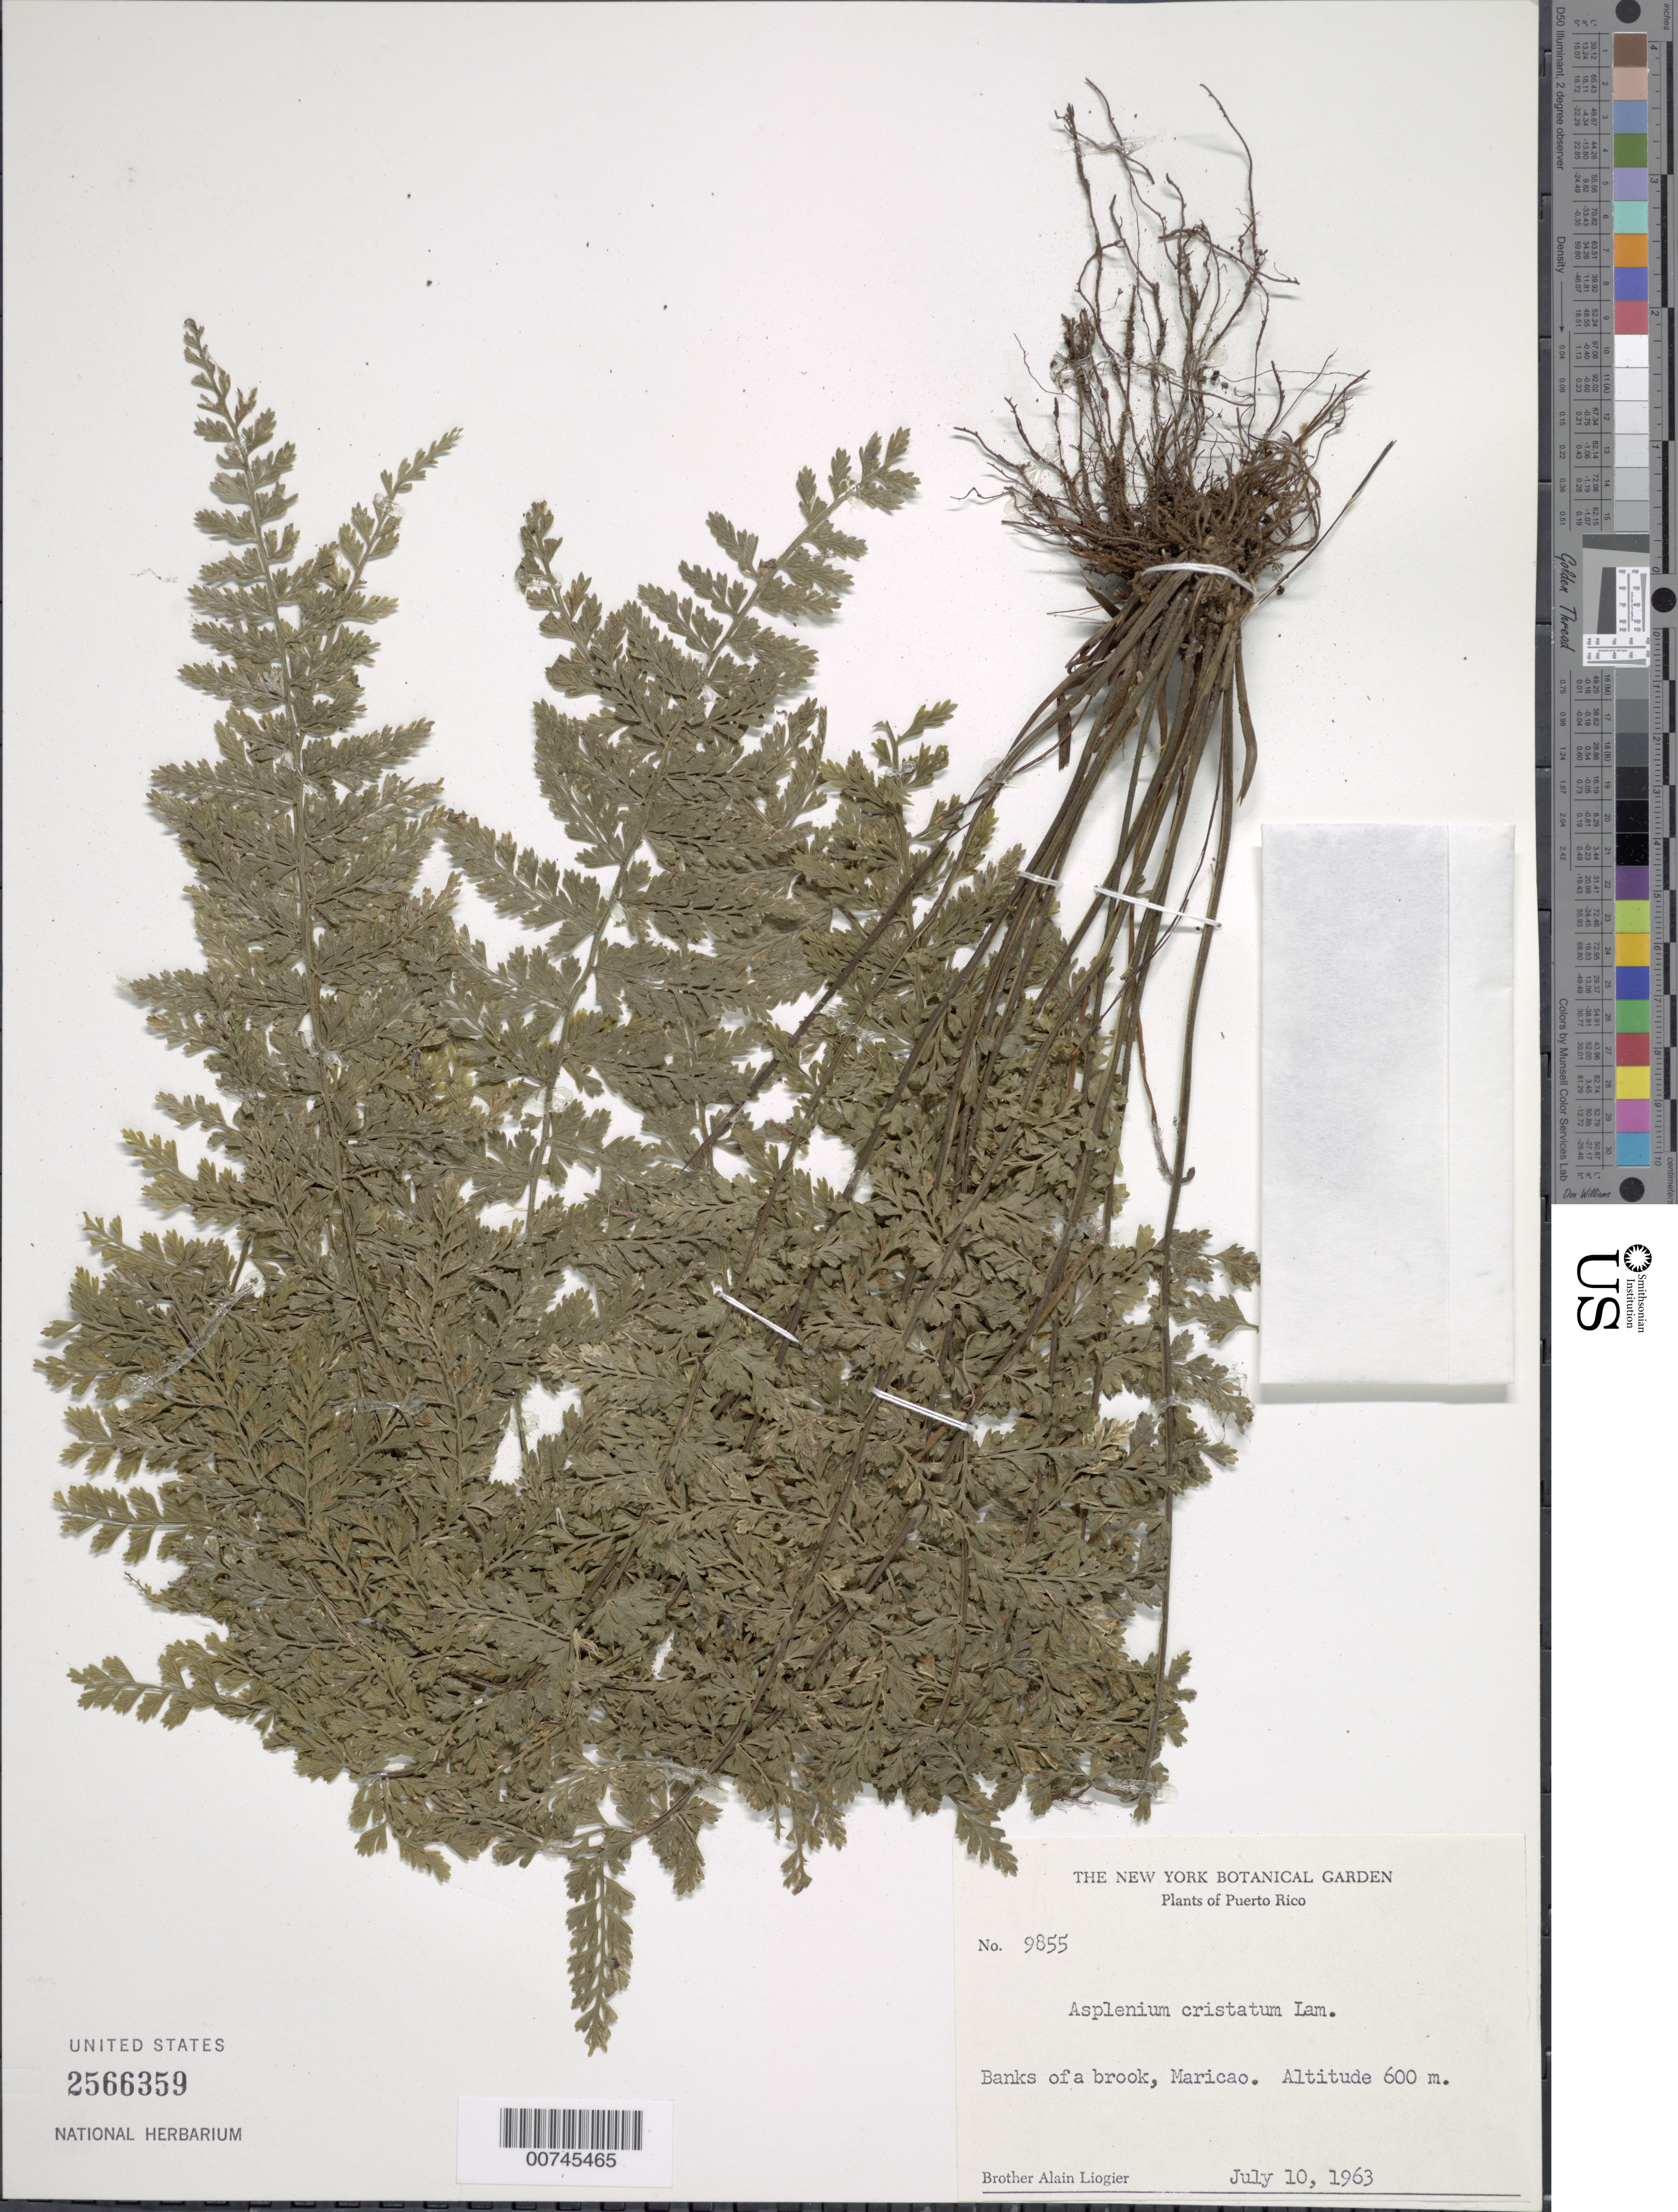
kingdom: Plantae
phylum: Tracheophyta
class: Polypodiopsida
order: Polypodiales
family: Aspleniaceae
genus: Asplenium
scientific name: Asplenium cristatum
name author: Lam.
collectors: A. H. Liogier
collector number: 9855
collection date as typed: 10 Jul 1963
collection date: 1963-07-10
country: Puerto Rico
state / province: Maricao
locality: Maricao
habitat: Banks of a brook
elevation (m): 600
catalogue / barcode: US 2566359